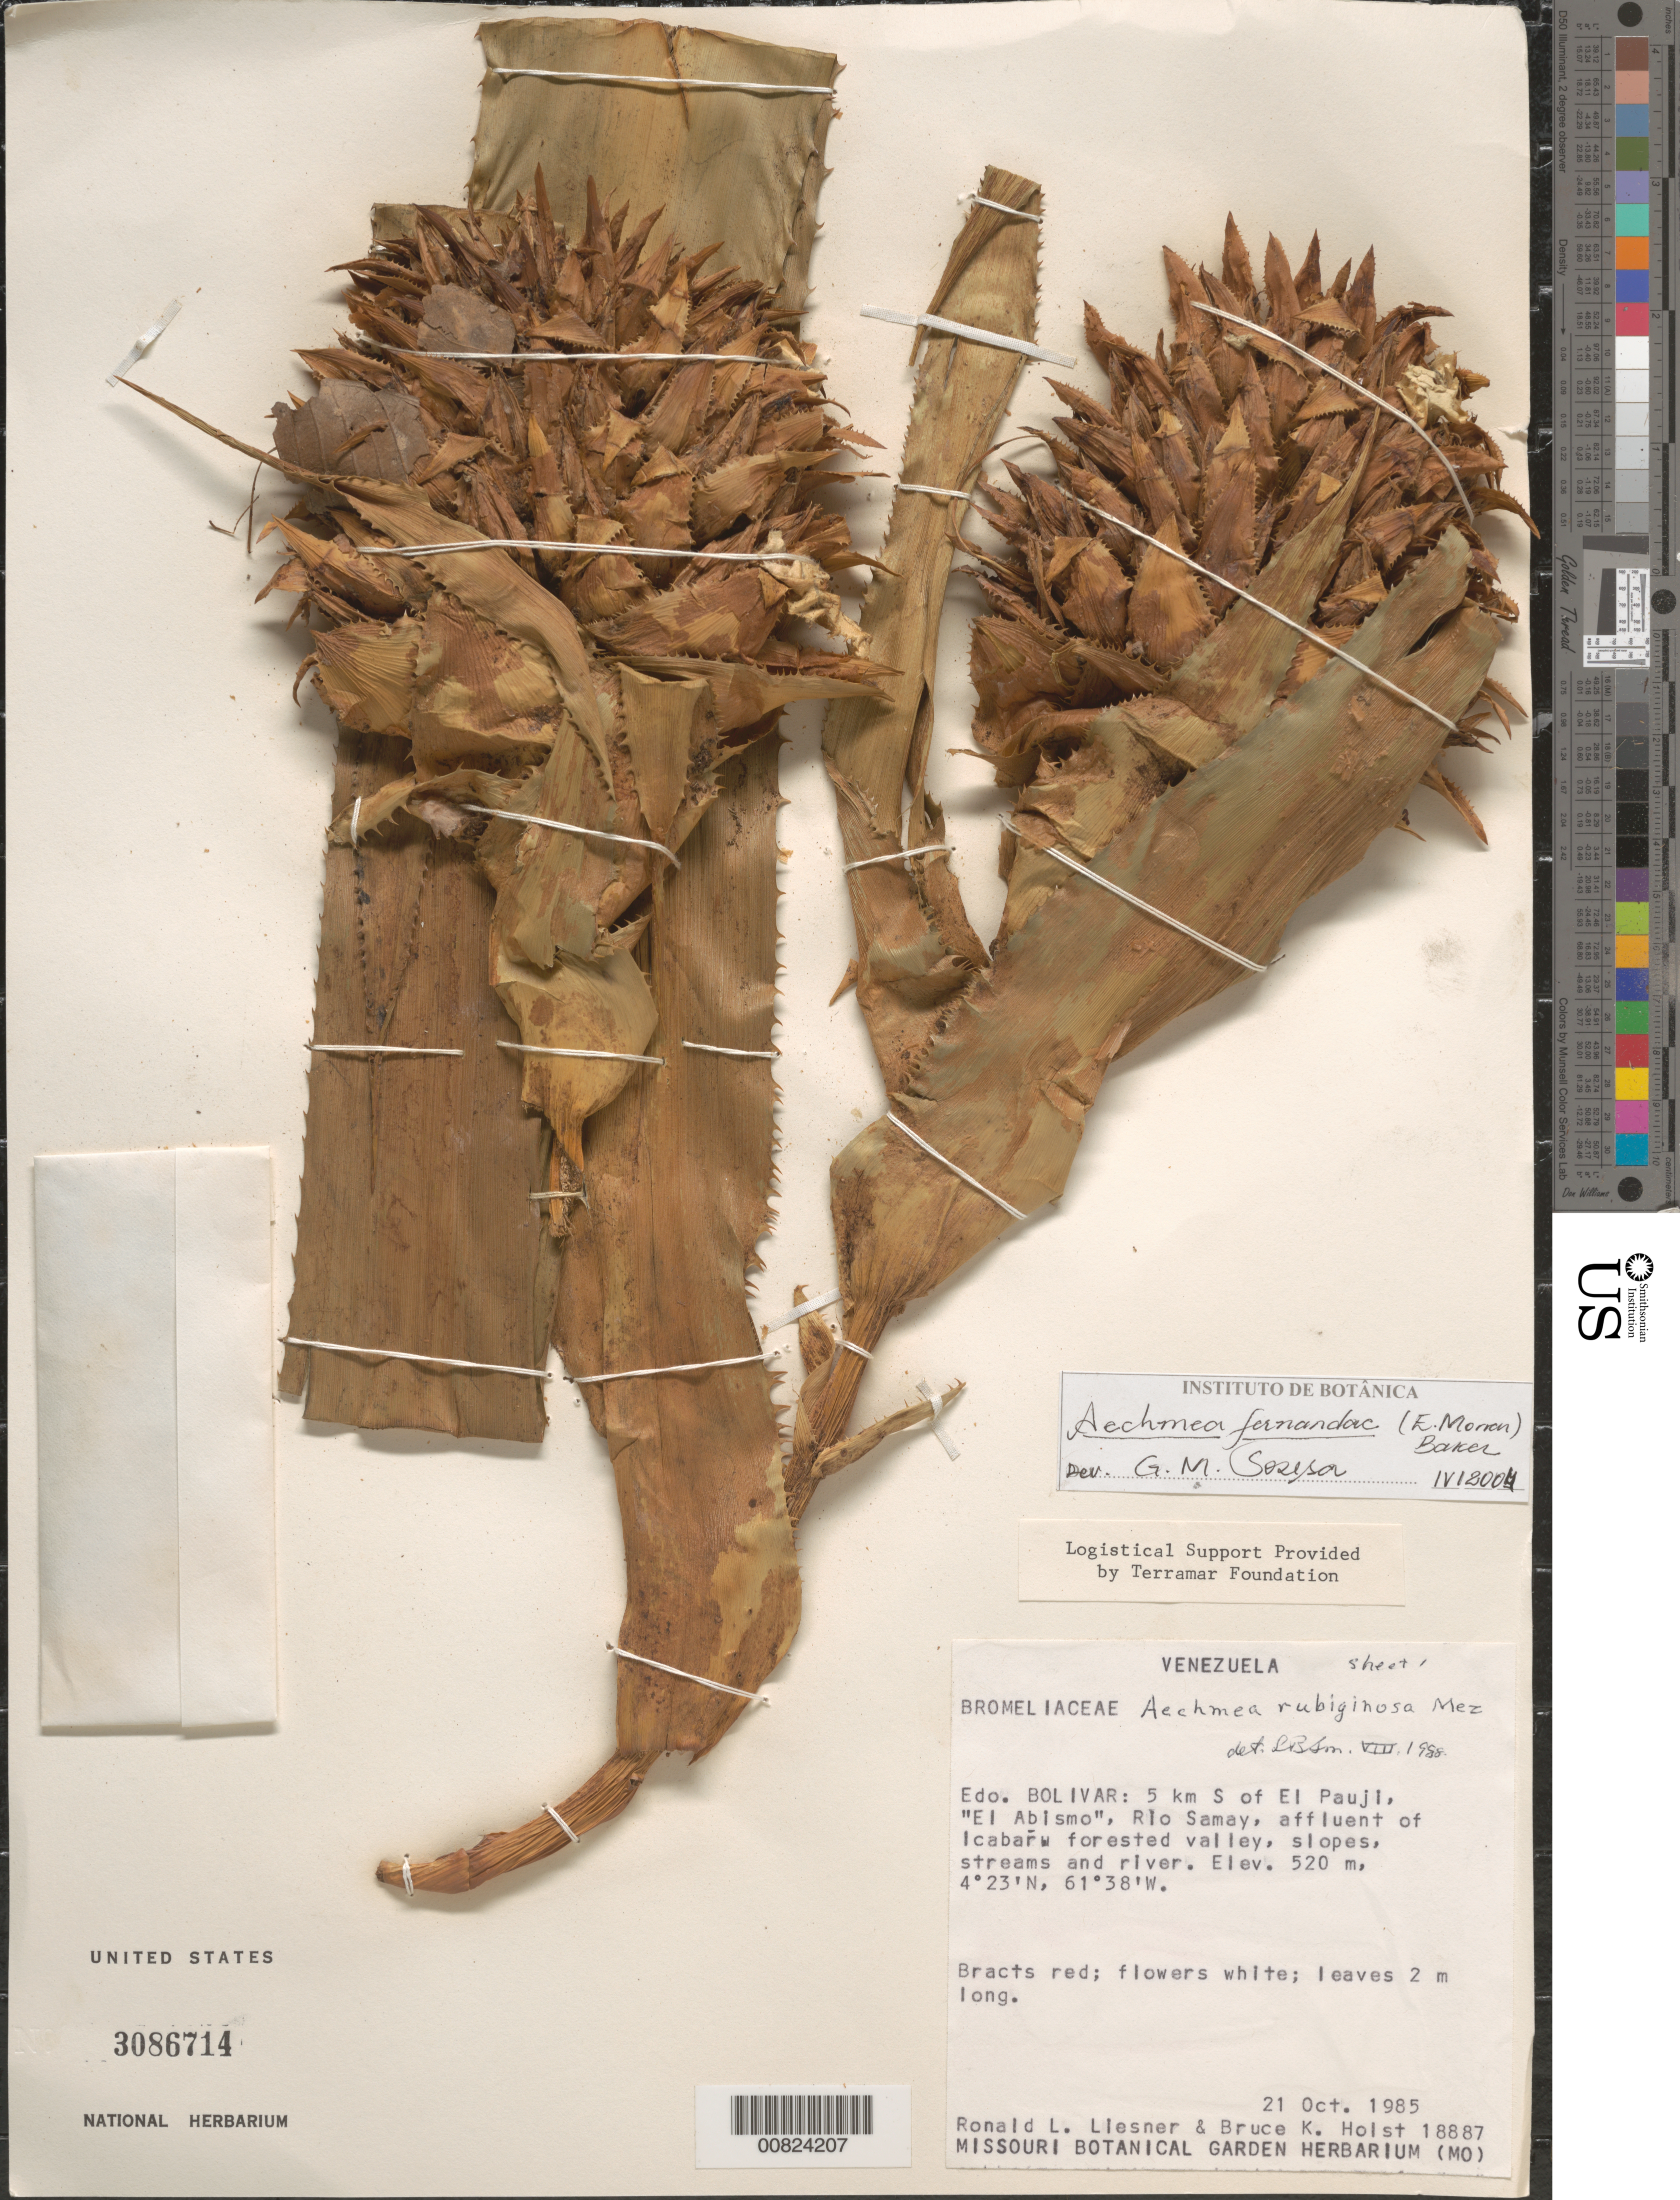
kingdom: Plantae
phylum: Tracheophyta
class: Liliopsida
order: Poales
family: Bromeliaceae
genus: Aechmea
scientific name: Aechmea fernandae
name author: (É. Morren) Baker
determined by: Sosera, G. M.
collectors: R. L. Liesner & B. Holst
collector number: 18887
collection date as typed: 21-Oct-85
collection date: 1985-10-21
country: Venezuela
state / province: Bolívar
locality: El Pauji, 5 km S of, "El Abismo", Río Samay, affluent of Icabarú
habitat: Forested valley, slopes, streams and river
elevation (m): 520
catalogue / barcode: US 3086714